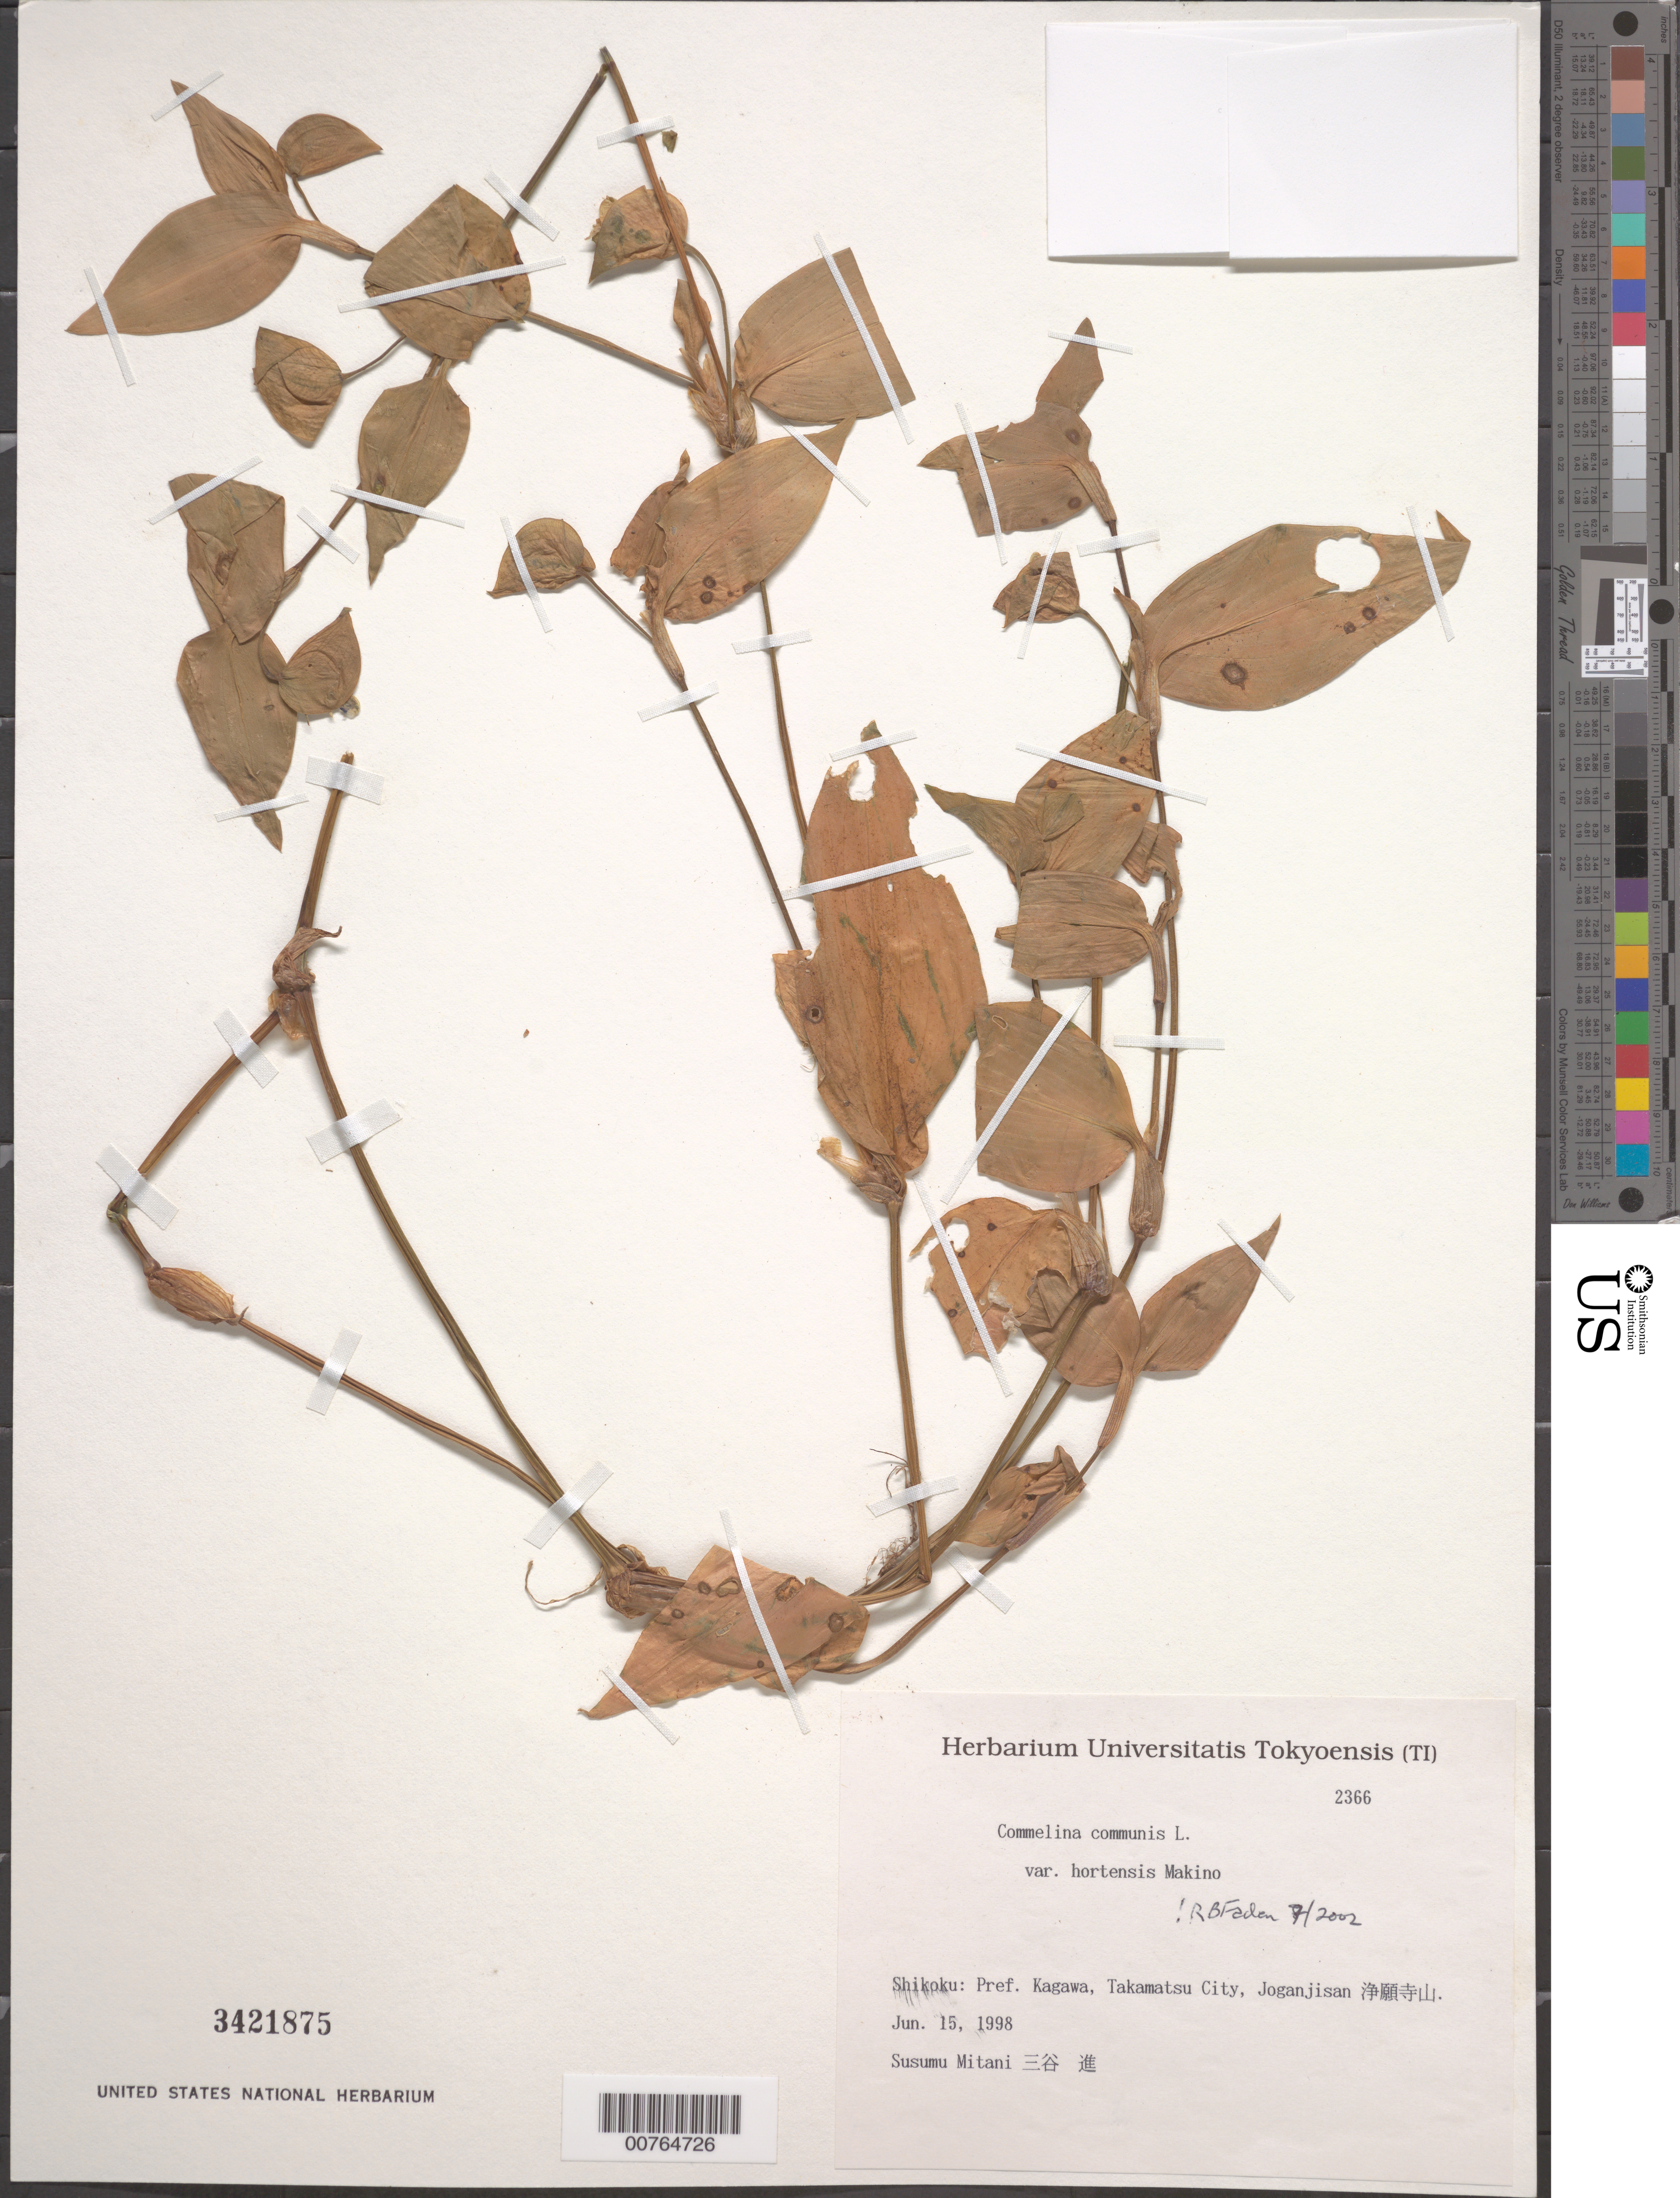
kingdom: Plantae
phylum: Tracheophyta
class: Liliopsida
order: Commelinales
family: Commelinaceae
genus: Commelina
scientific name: Commelina communis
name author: L.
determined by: Faden, Robert B., (US), Smithsonian Institution - National Museum of Natural History (UNITED STATES)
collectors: S. Mitani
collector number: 2366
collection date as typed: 15 Jun 1998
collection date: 1998-06-15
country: Japan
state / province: Kagawa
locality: Takamatsu City, Joganjisan. Shikoku.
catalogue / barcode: US 3421875